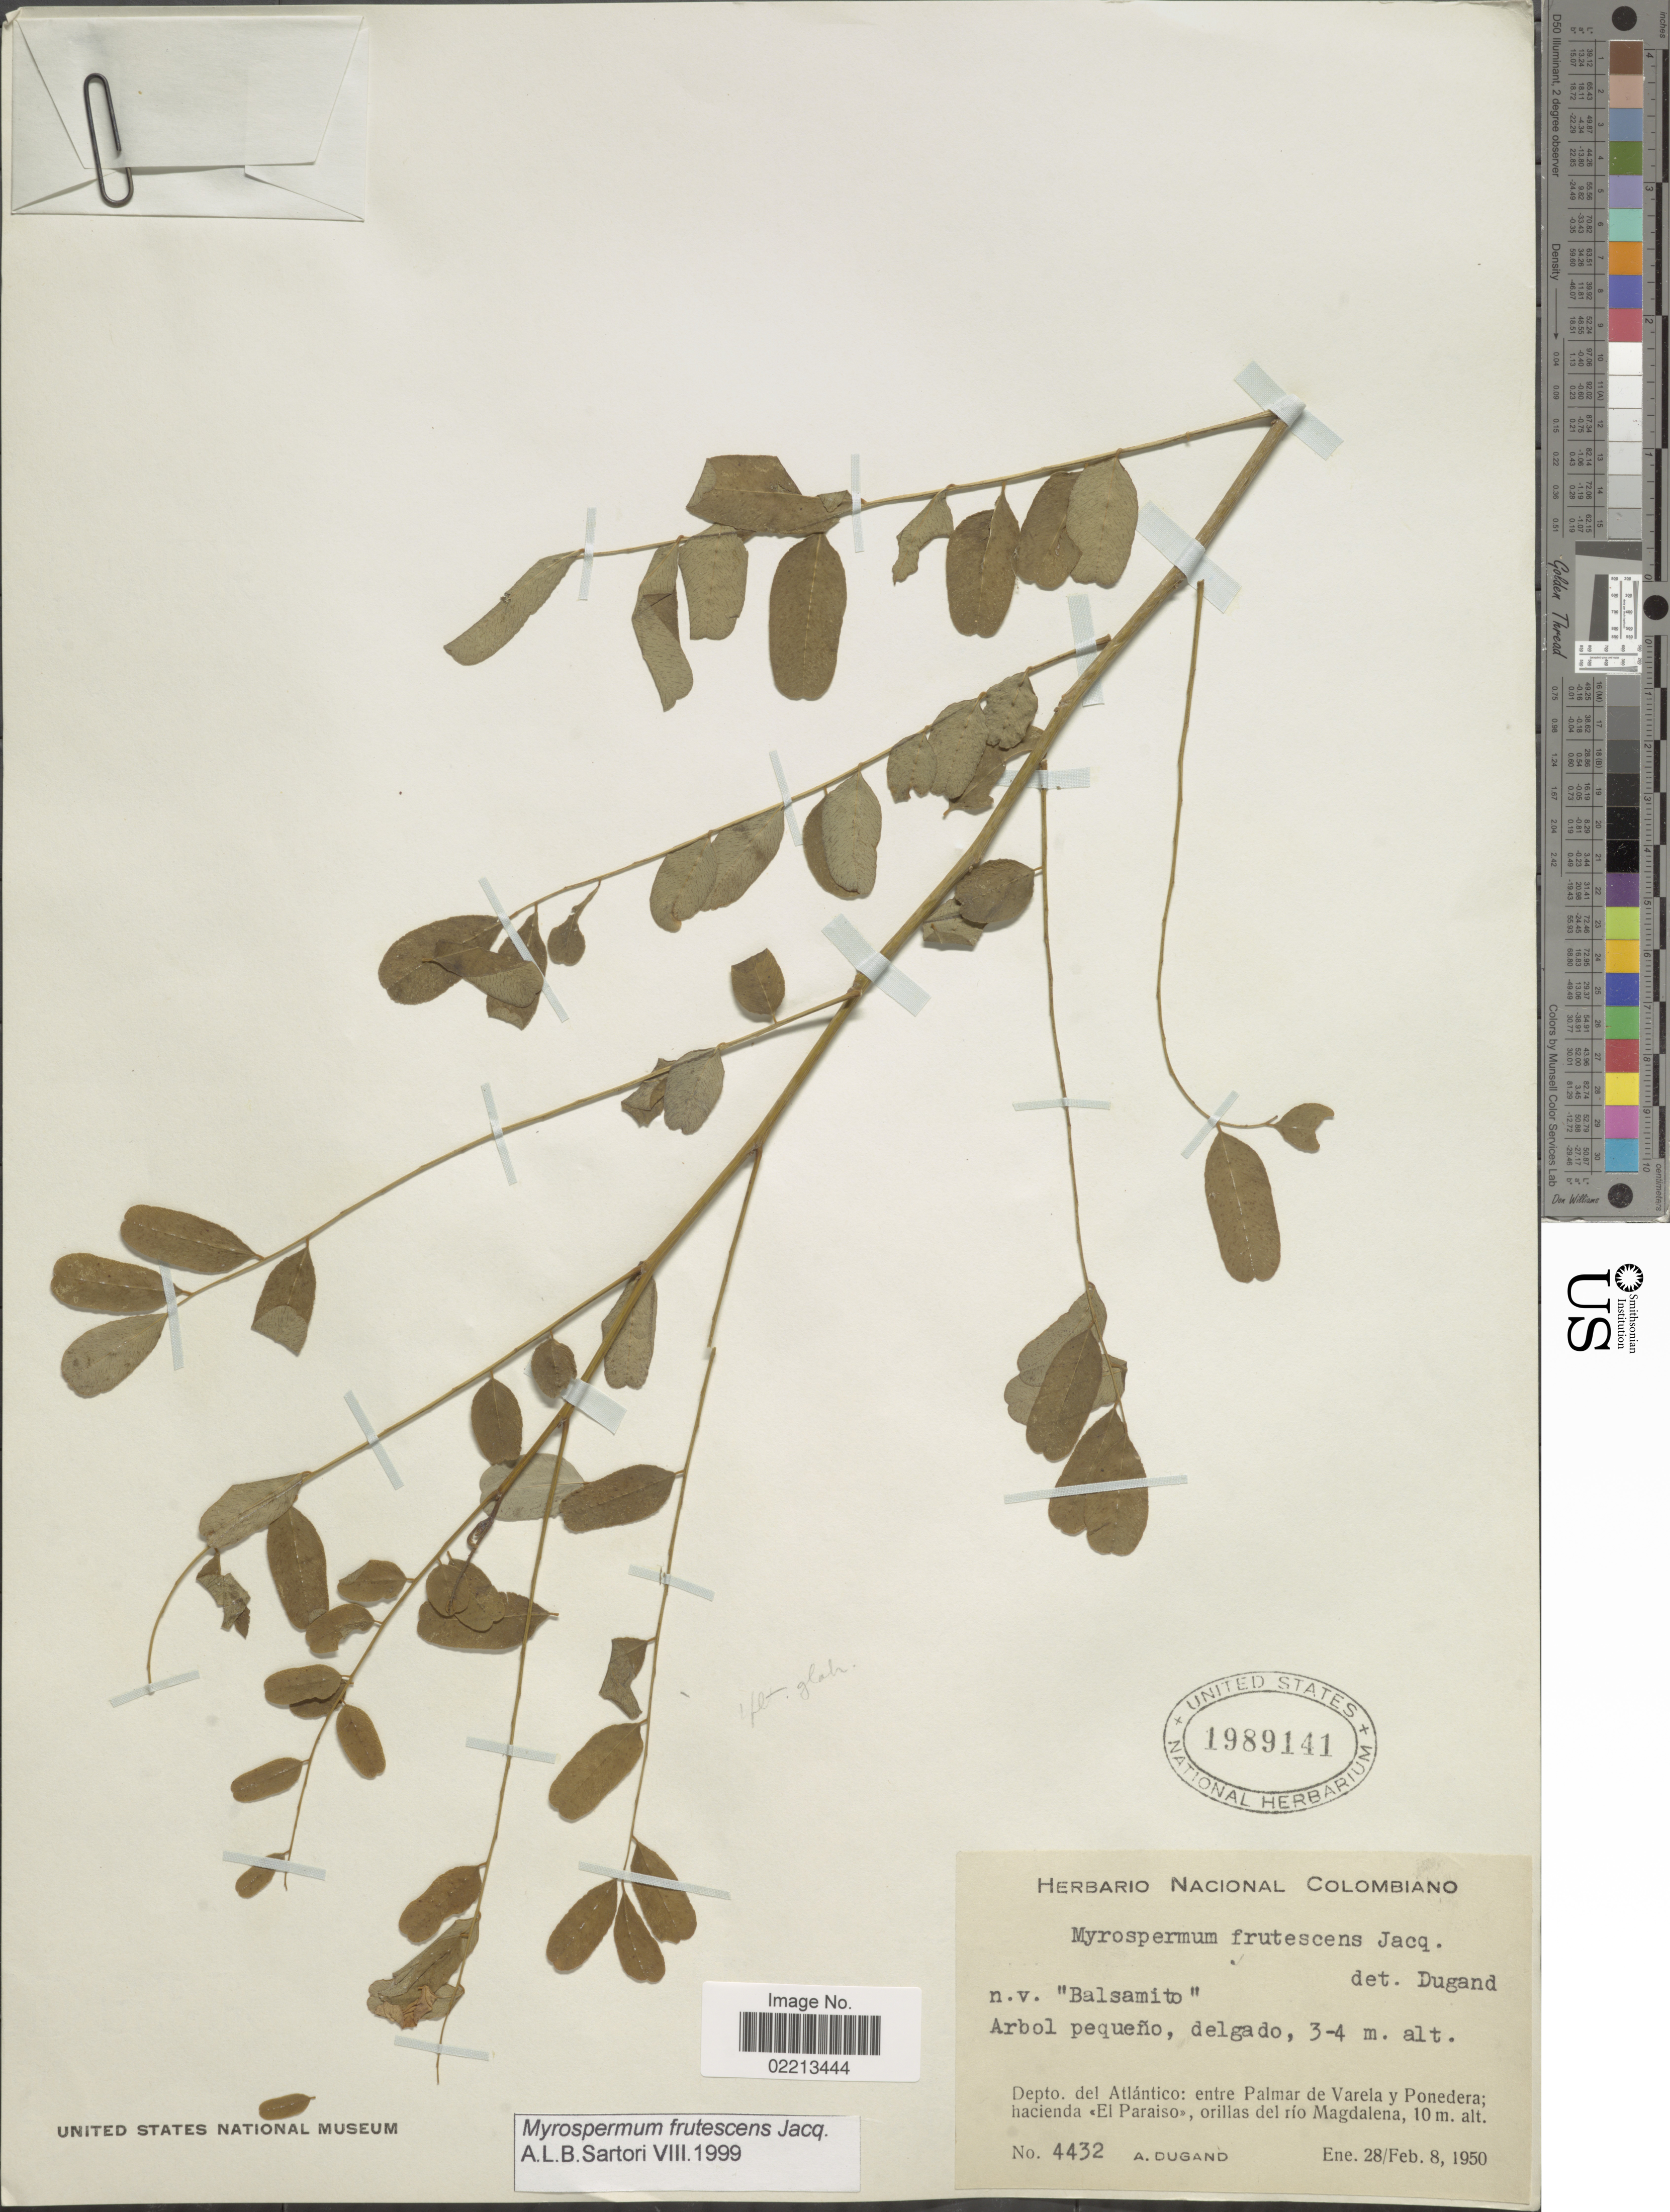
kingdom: Plantae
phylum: Tracheophyta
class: Magnoliopsida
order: Fabales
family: Fabaceae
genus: Myrospermum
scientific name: Myrospermum frutescens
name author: Jacq.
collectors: A. Dugand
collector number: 4432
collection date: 1950-01-28/1950-02-08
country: Colombia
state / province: Atlántico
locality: Entre Palmar de Varela y Ponedra; hacienda el Paraiso, orillas del rio Magdalena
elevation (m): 10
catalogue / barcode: US 1989141